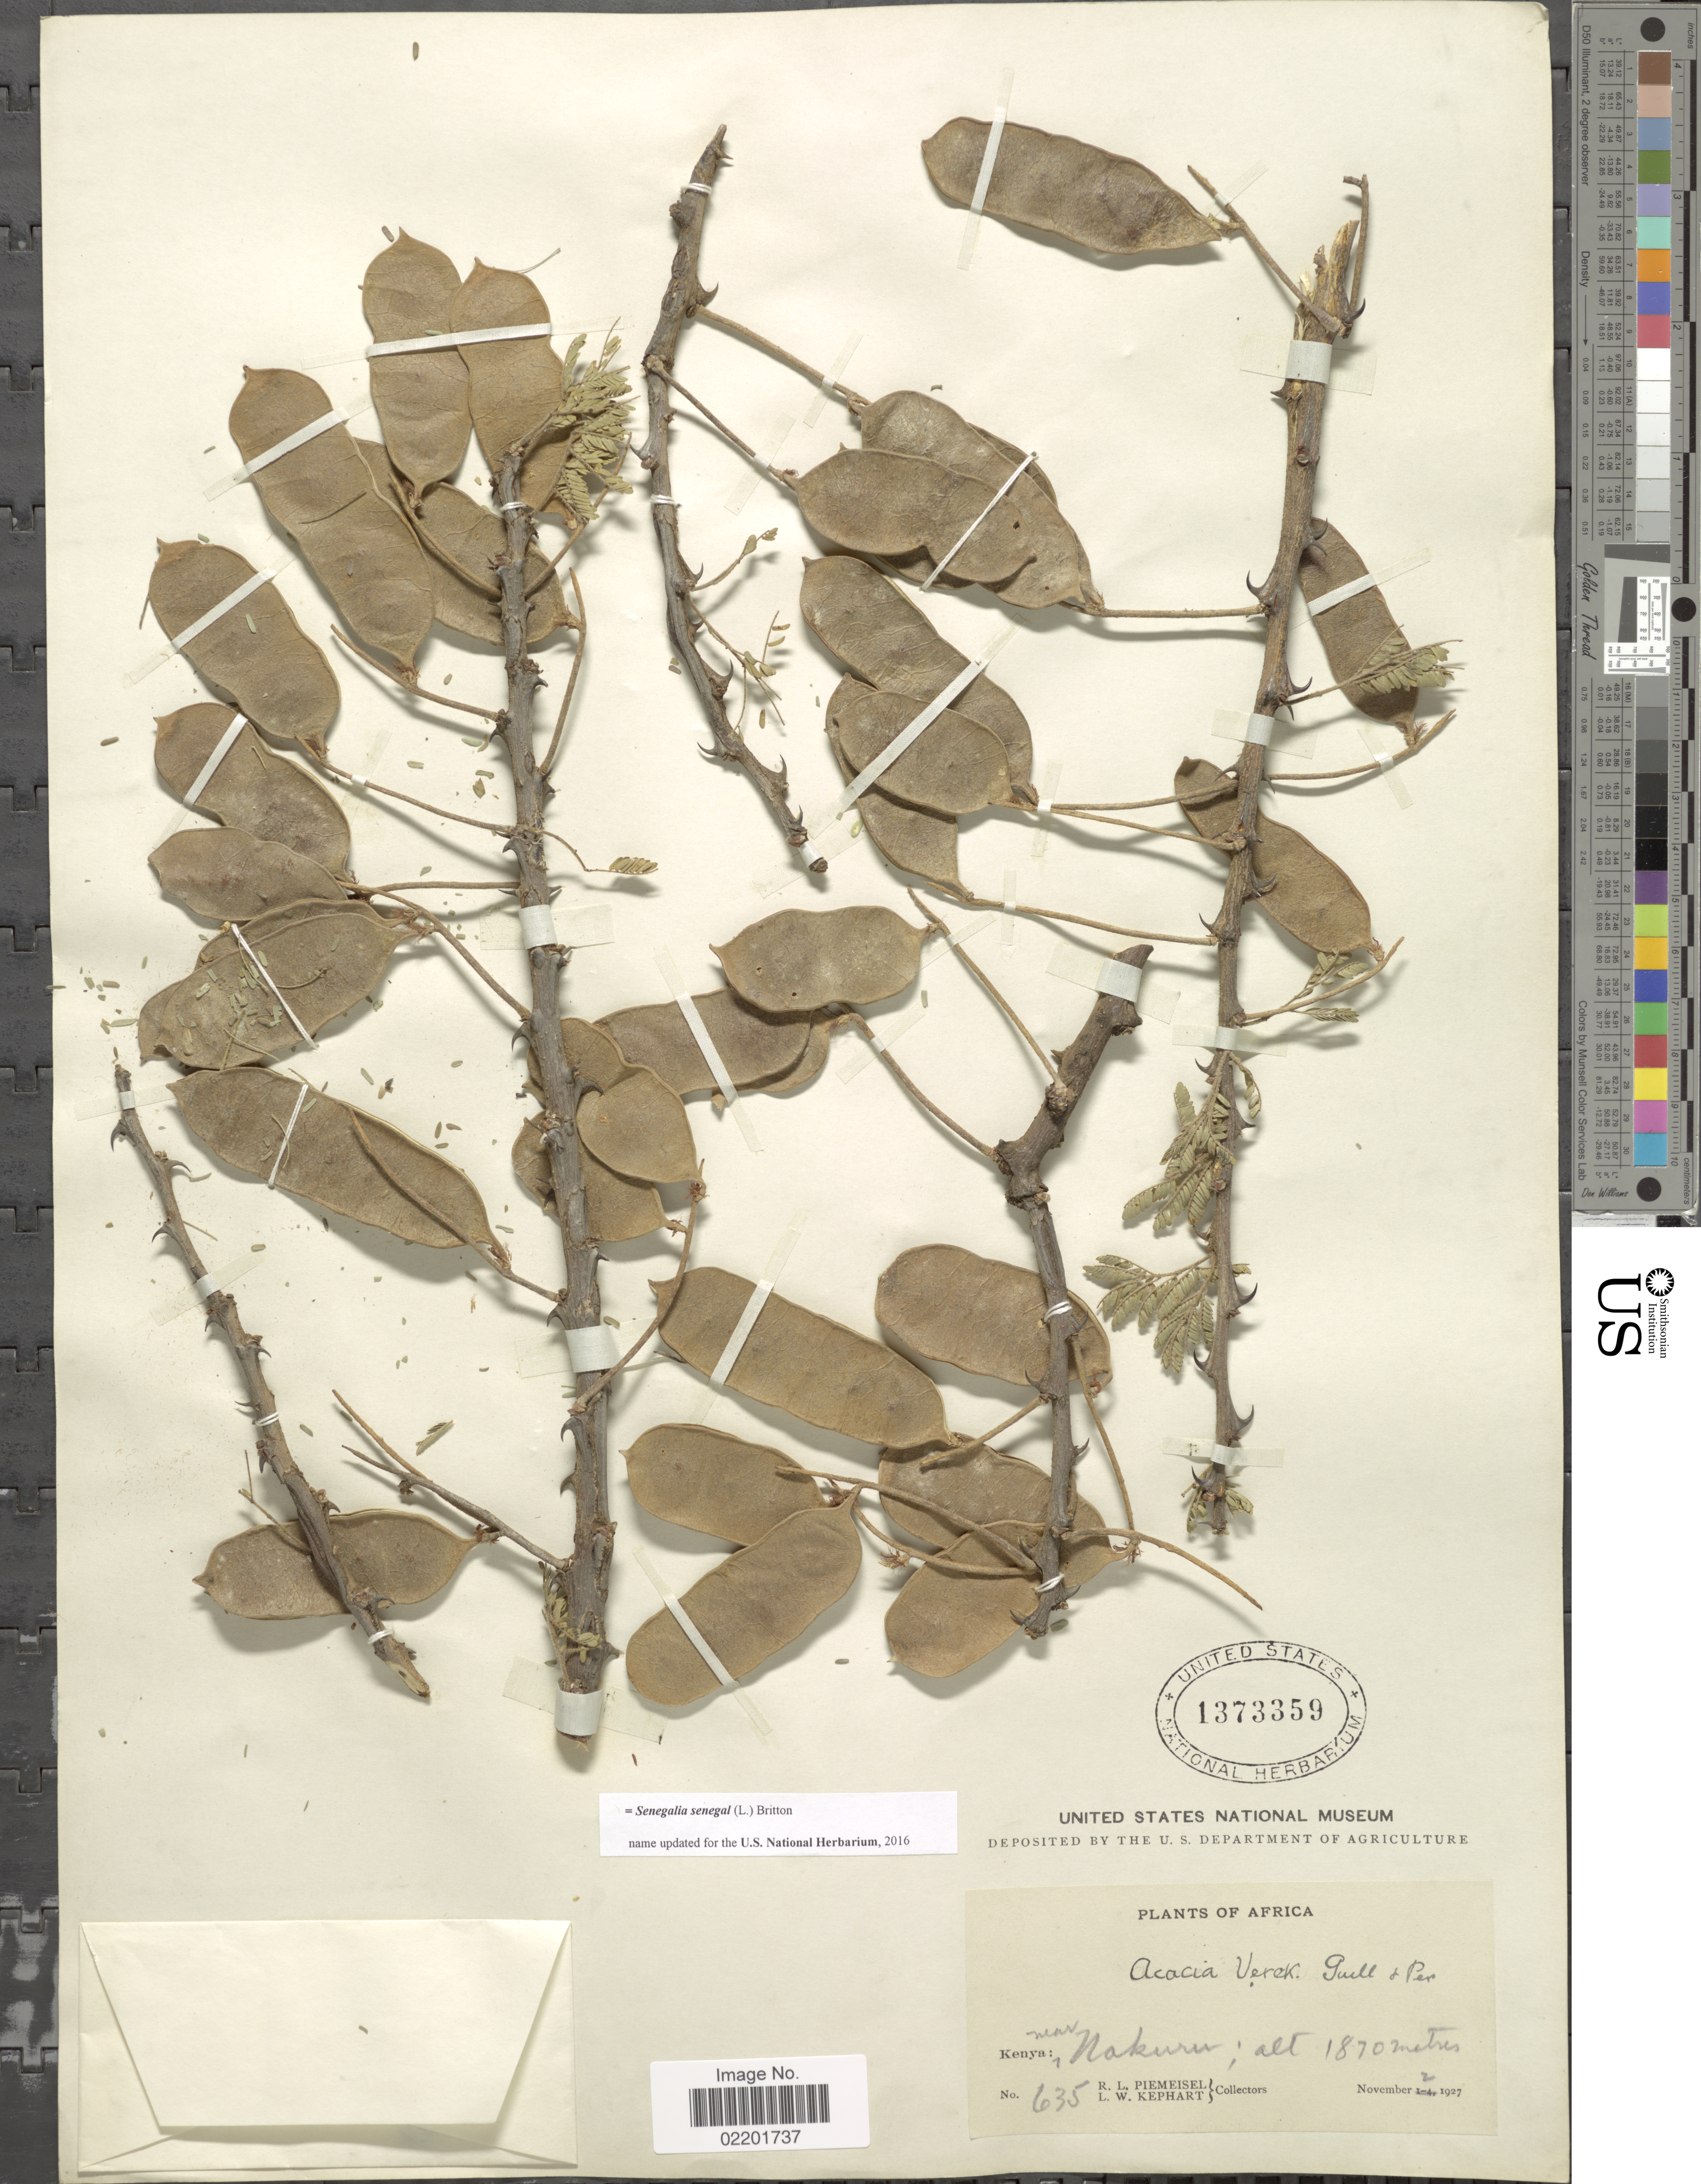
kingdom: Plantae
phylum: Tracheophyta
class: Magnoliopsida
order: Fabales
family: Fabaceae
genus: Senegalia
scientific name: Senegalia senegal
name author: (L.) Britton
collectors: R. L. Piemeisel & L. W. Kephart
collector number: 635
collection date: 1927-11-02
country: Kenya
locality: Africa, Kenya near Nakuru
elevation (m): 1870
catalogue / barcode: US 1373359